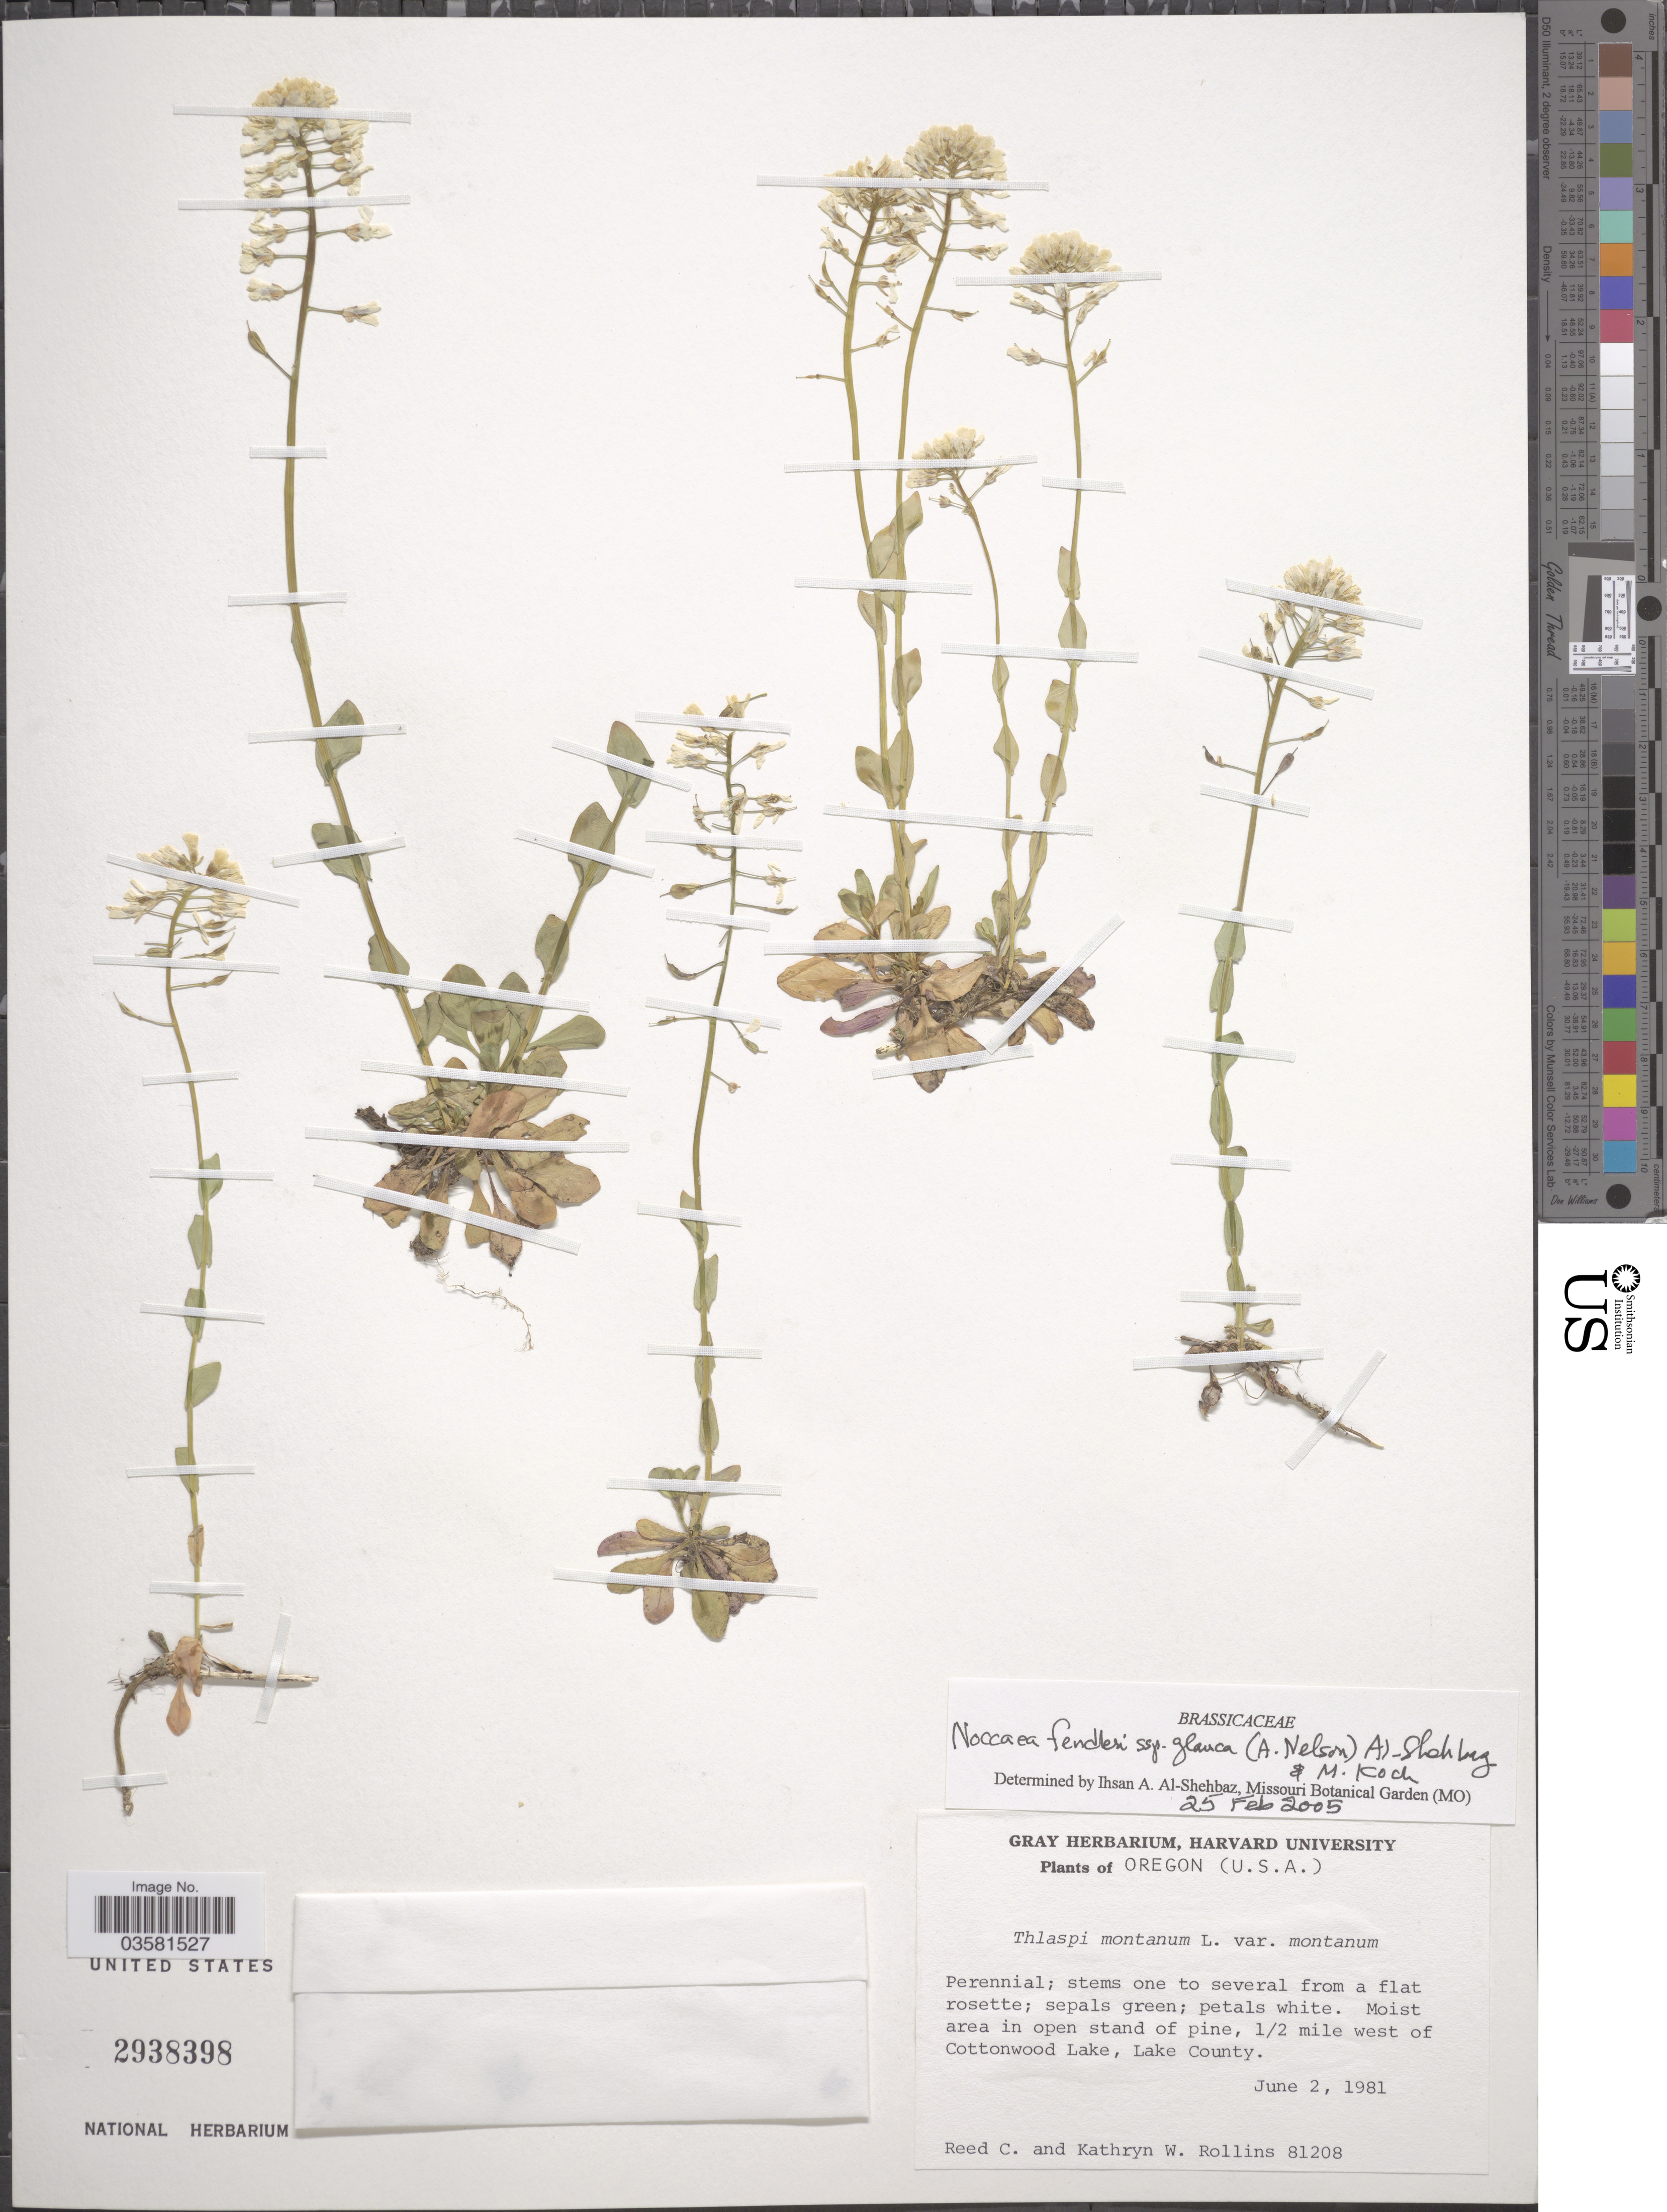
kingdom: Plantae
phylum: Tracheophyta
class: Magnoliopsida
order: Brassicales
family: Brassicaceae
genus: Thlaspi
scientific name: Thlaspi fendleri var. glaucum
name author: (A. Nelson) C.L. Hitchc.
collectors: R. C. Rollins & K. W. Rollins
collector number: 81208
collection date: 1981-06-02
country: United States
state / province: Oregon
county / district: Lake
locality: ½ mile west of Cottonwood Lake, Lake County.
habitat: moist area in open stand of pines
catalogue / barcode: US 2938398